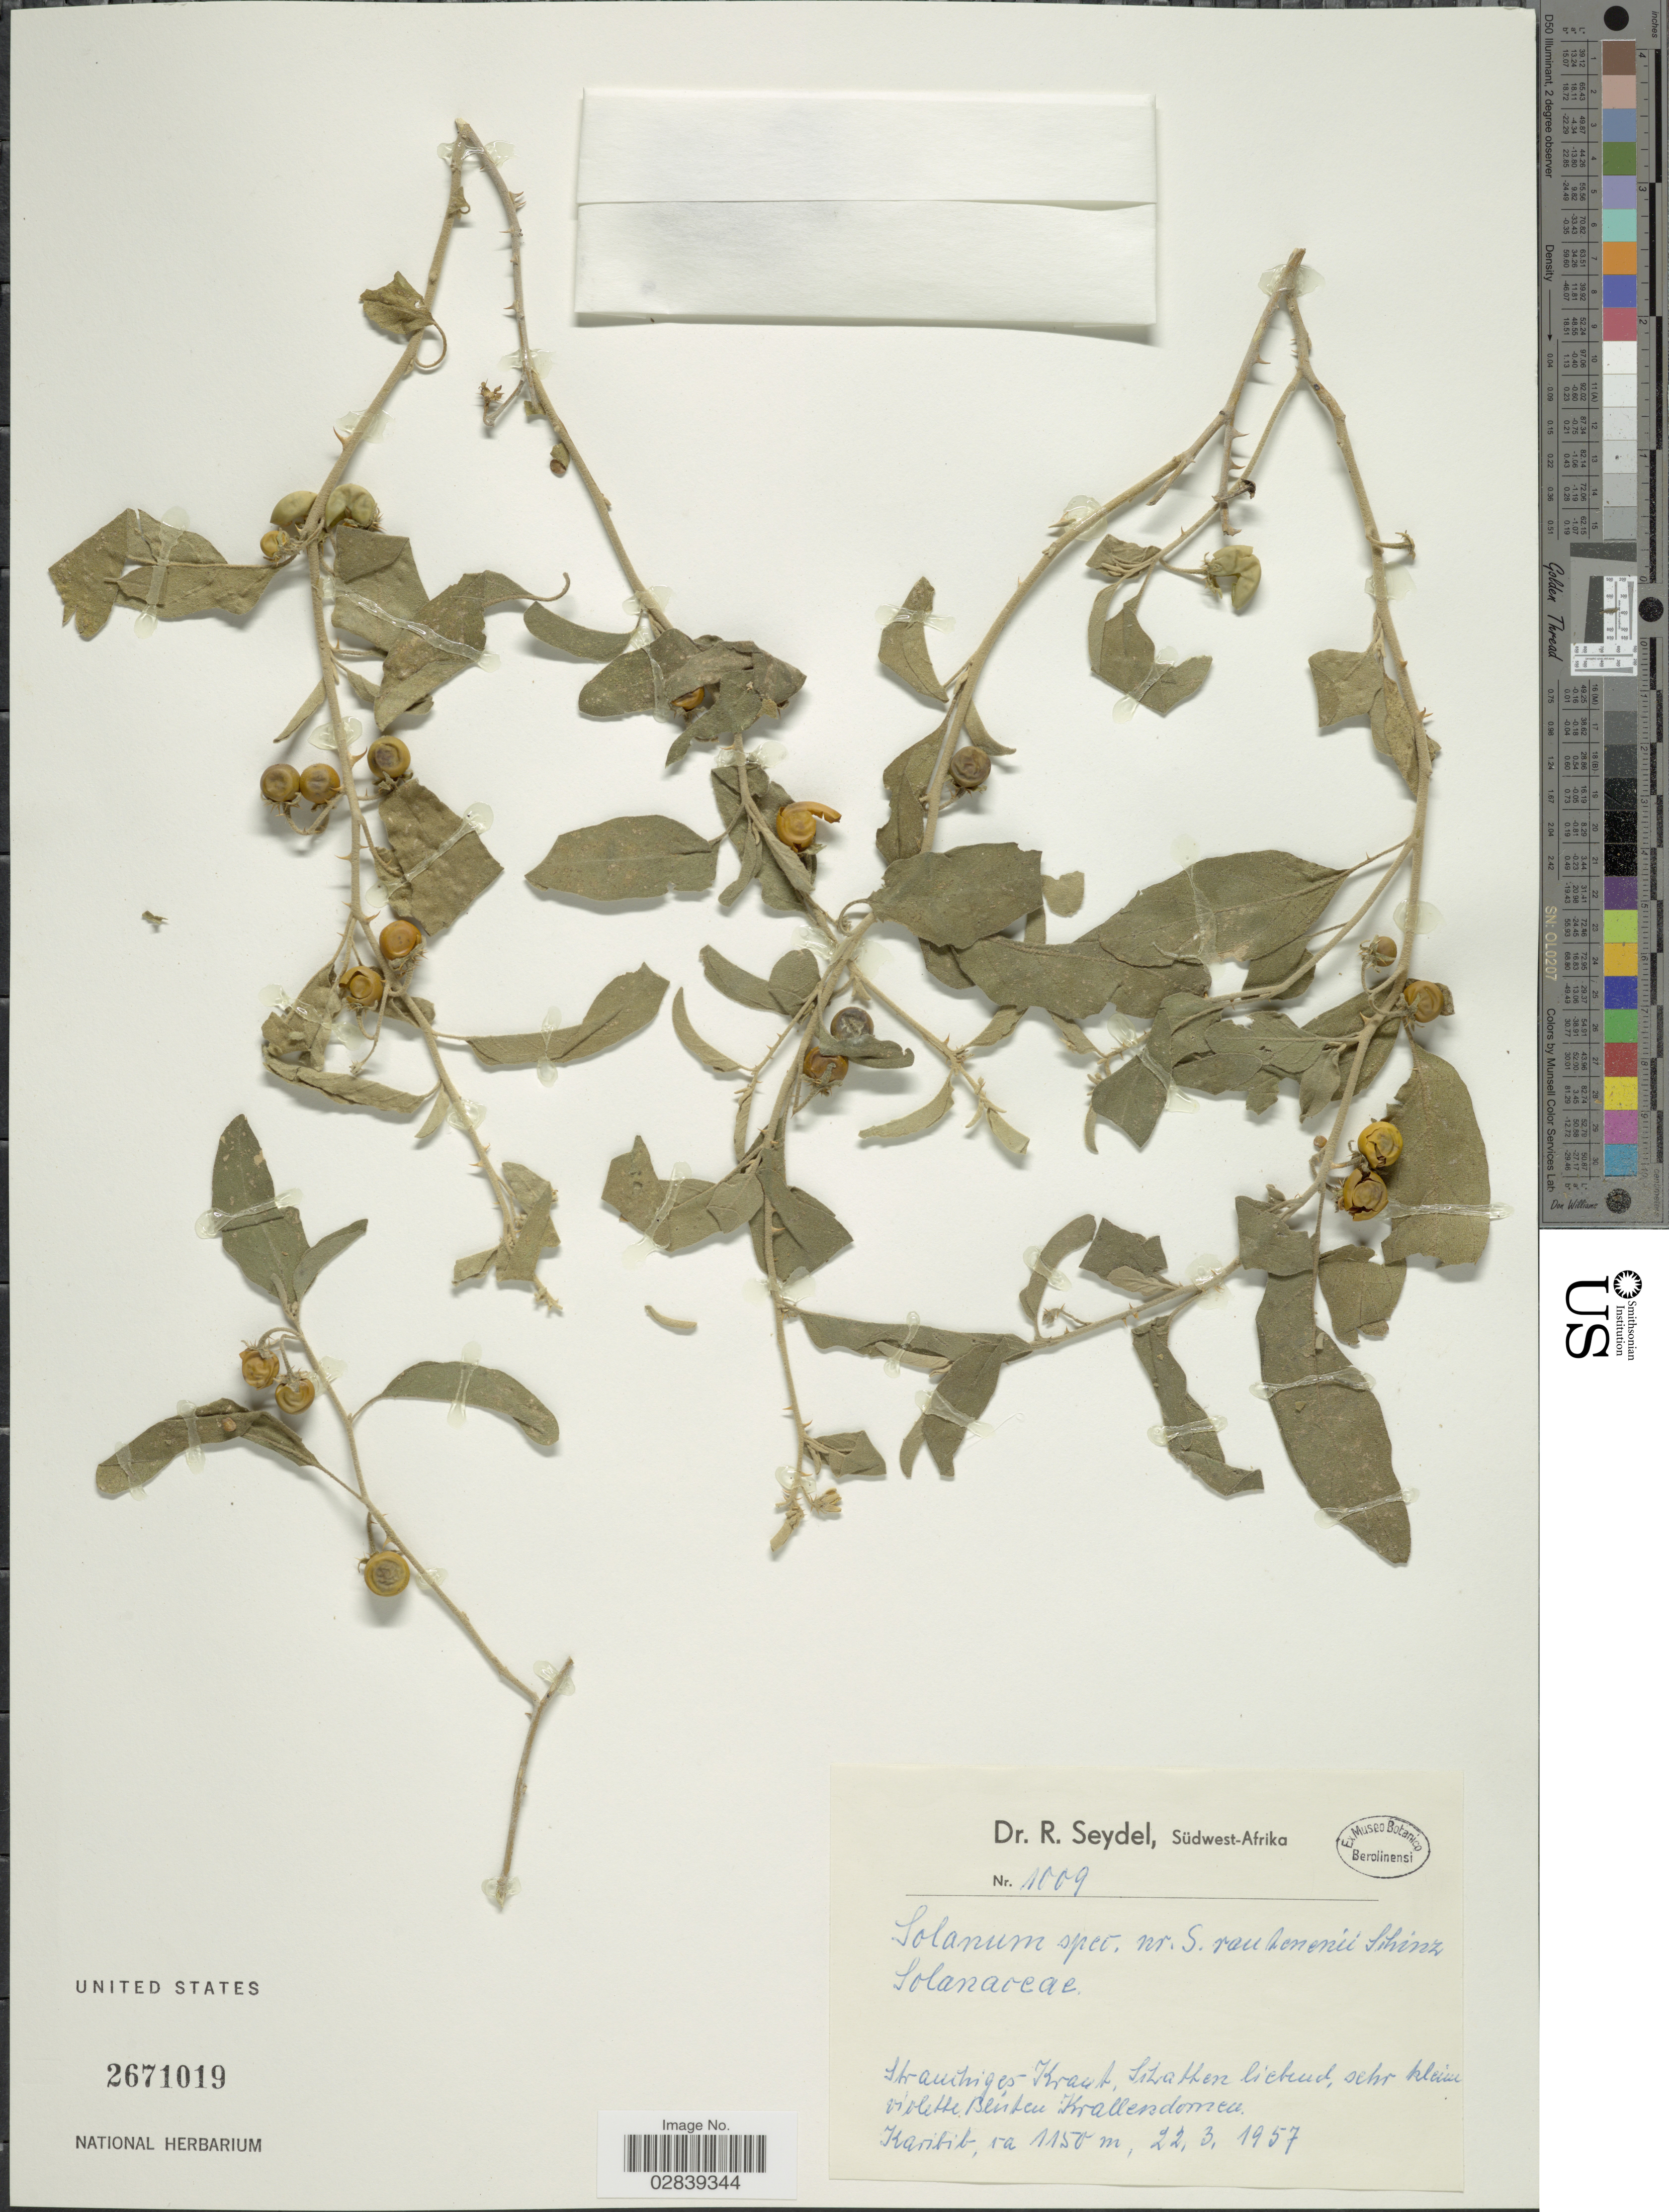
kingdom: Plantae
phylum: Tracheophyta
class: Magnoliopsida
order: Solanales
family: Solanaceae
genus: Solanum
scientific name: Solanum rantonnei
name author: Carrière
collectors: R. Seydel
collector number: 1009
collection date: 1957-03-22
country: Namibia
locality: Südwest-Afrika, Karibib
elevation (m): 1150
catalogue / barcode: US 2671019